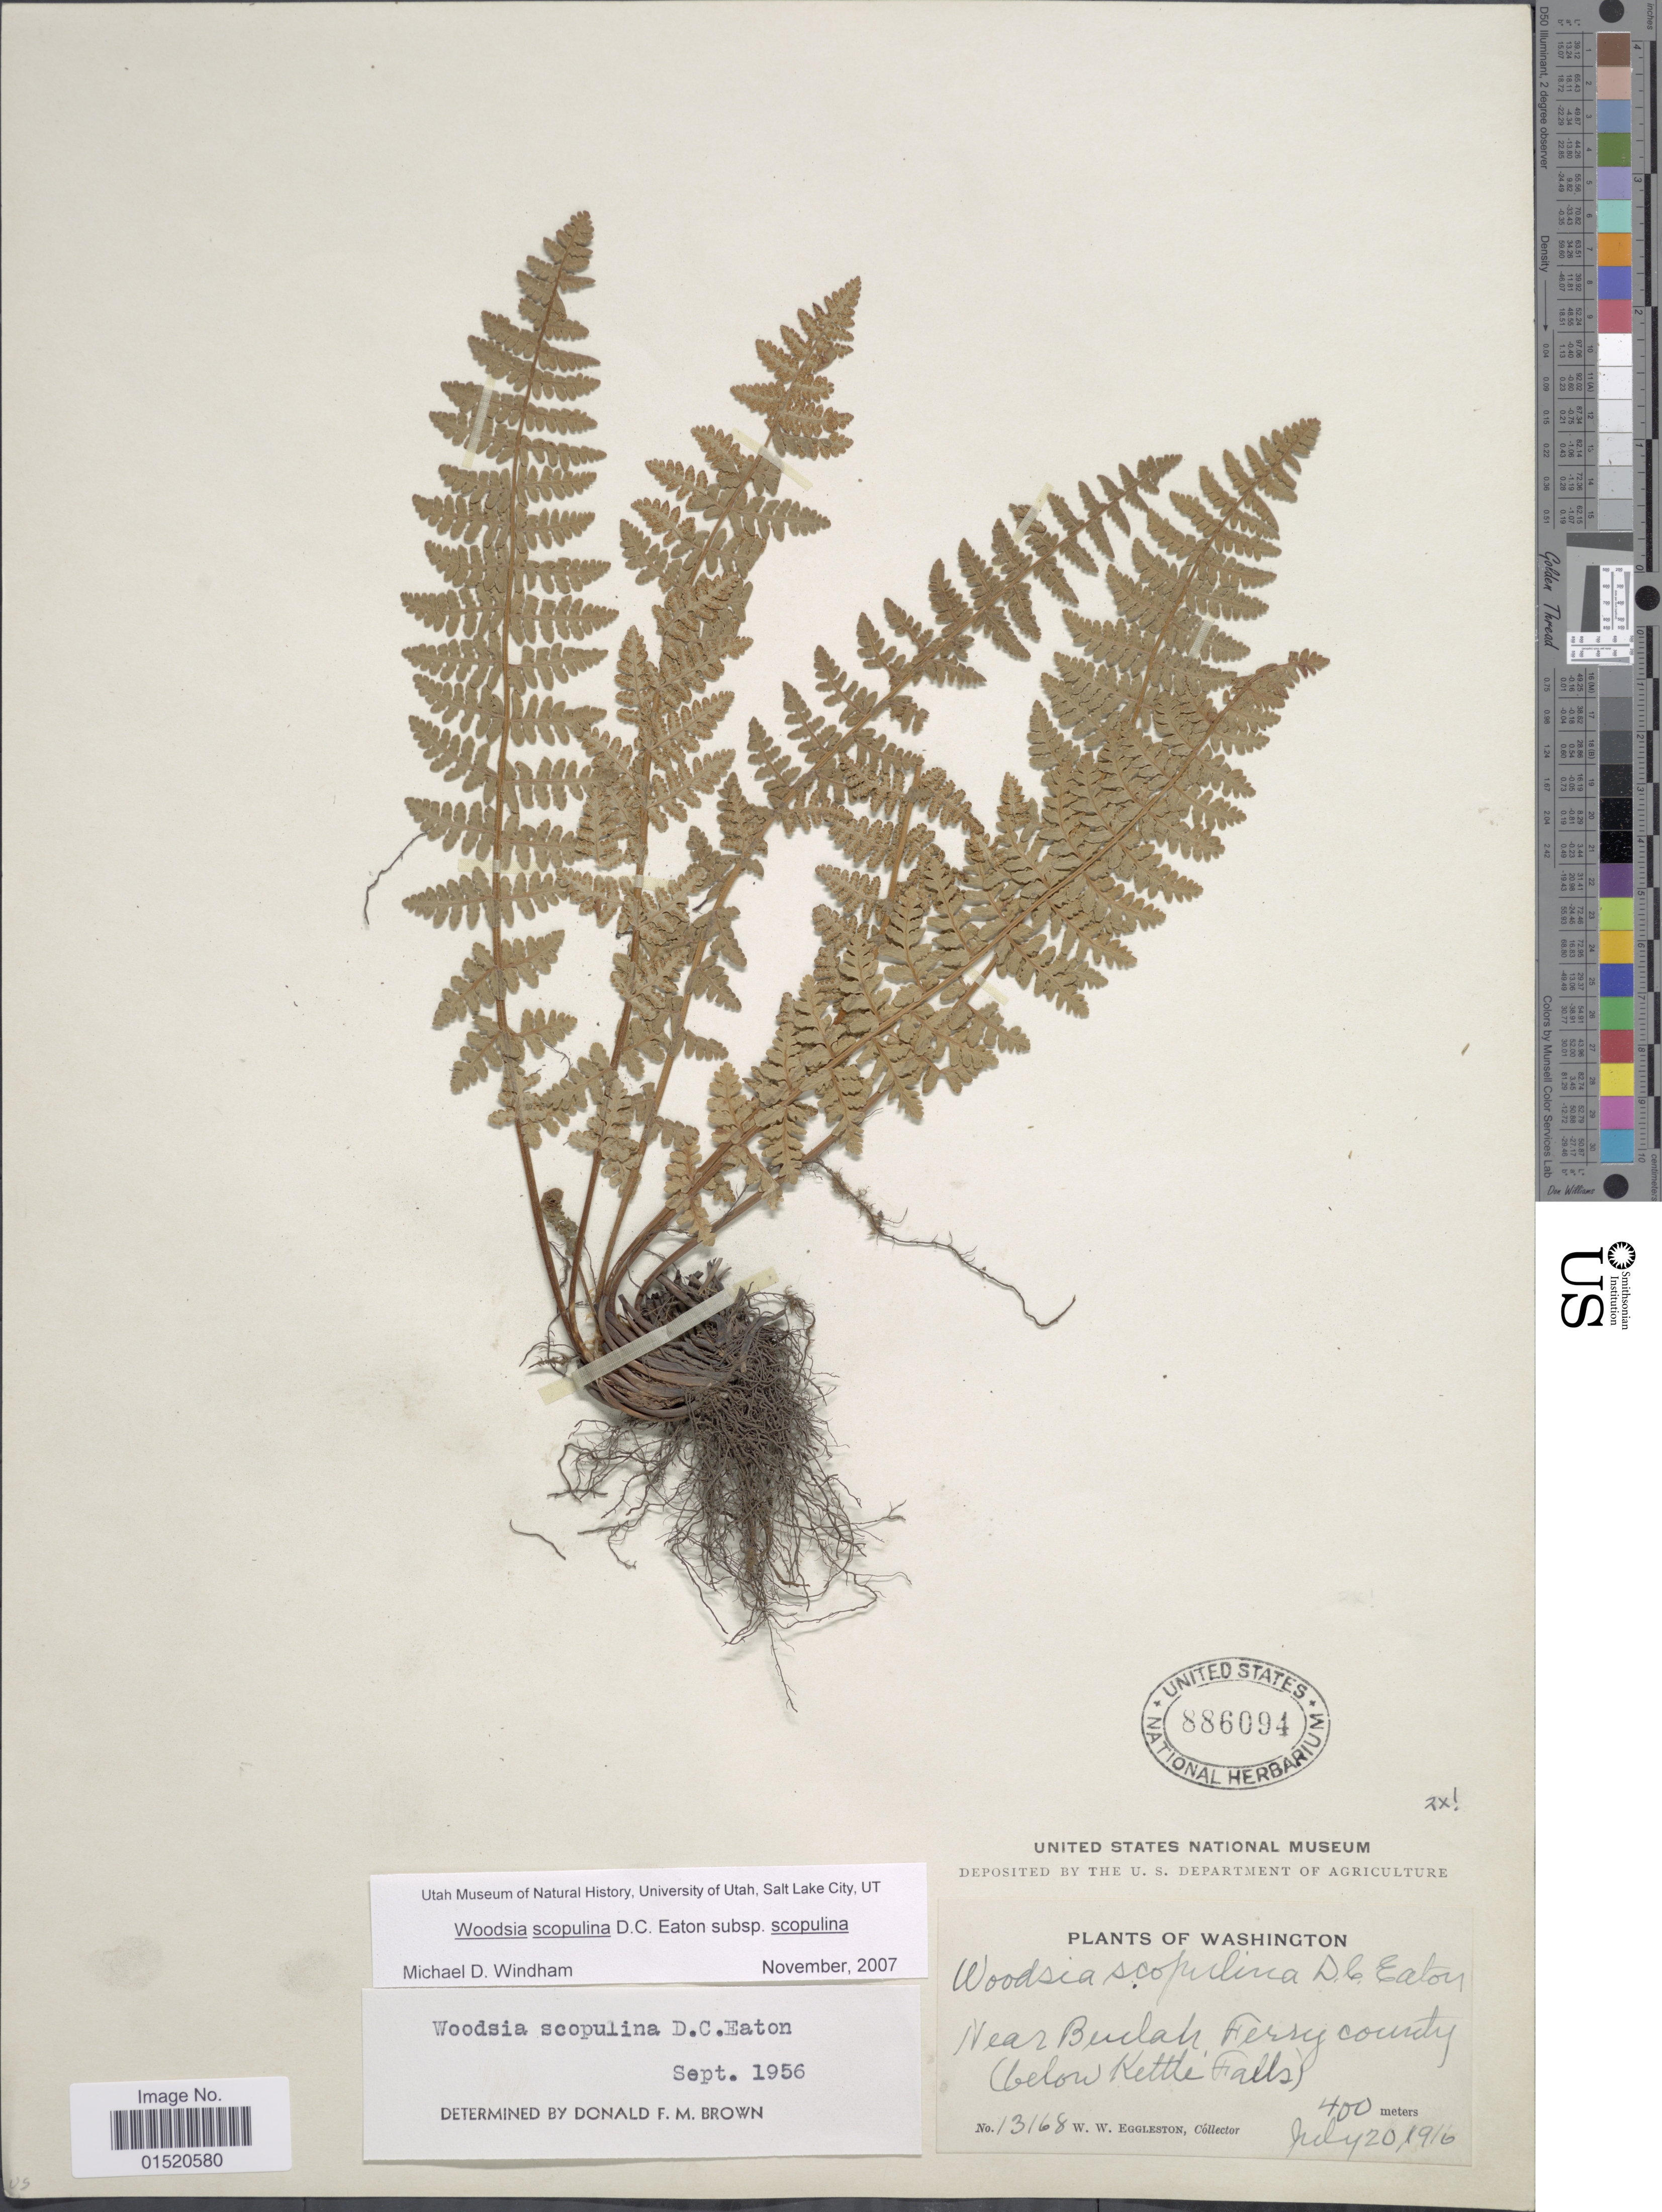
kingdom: Plantae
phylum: Tracheophyta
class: Polypodiopsida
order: Polypodiales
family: Woodsiaceae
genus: Woodsia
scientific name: Woodsia scopulina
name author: D.C. Eaton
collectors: W. W. Eggleston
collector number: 13168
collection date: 1916-07-20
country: United States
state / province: Washington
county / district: Ferry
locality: Near Beulah, Ferry county (below Kettle Falls)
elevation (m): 400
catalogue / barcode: US 886094